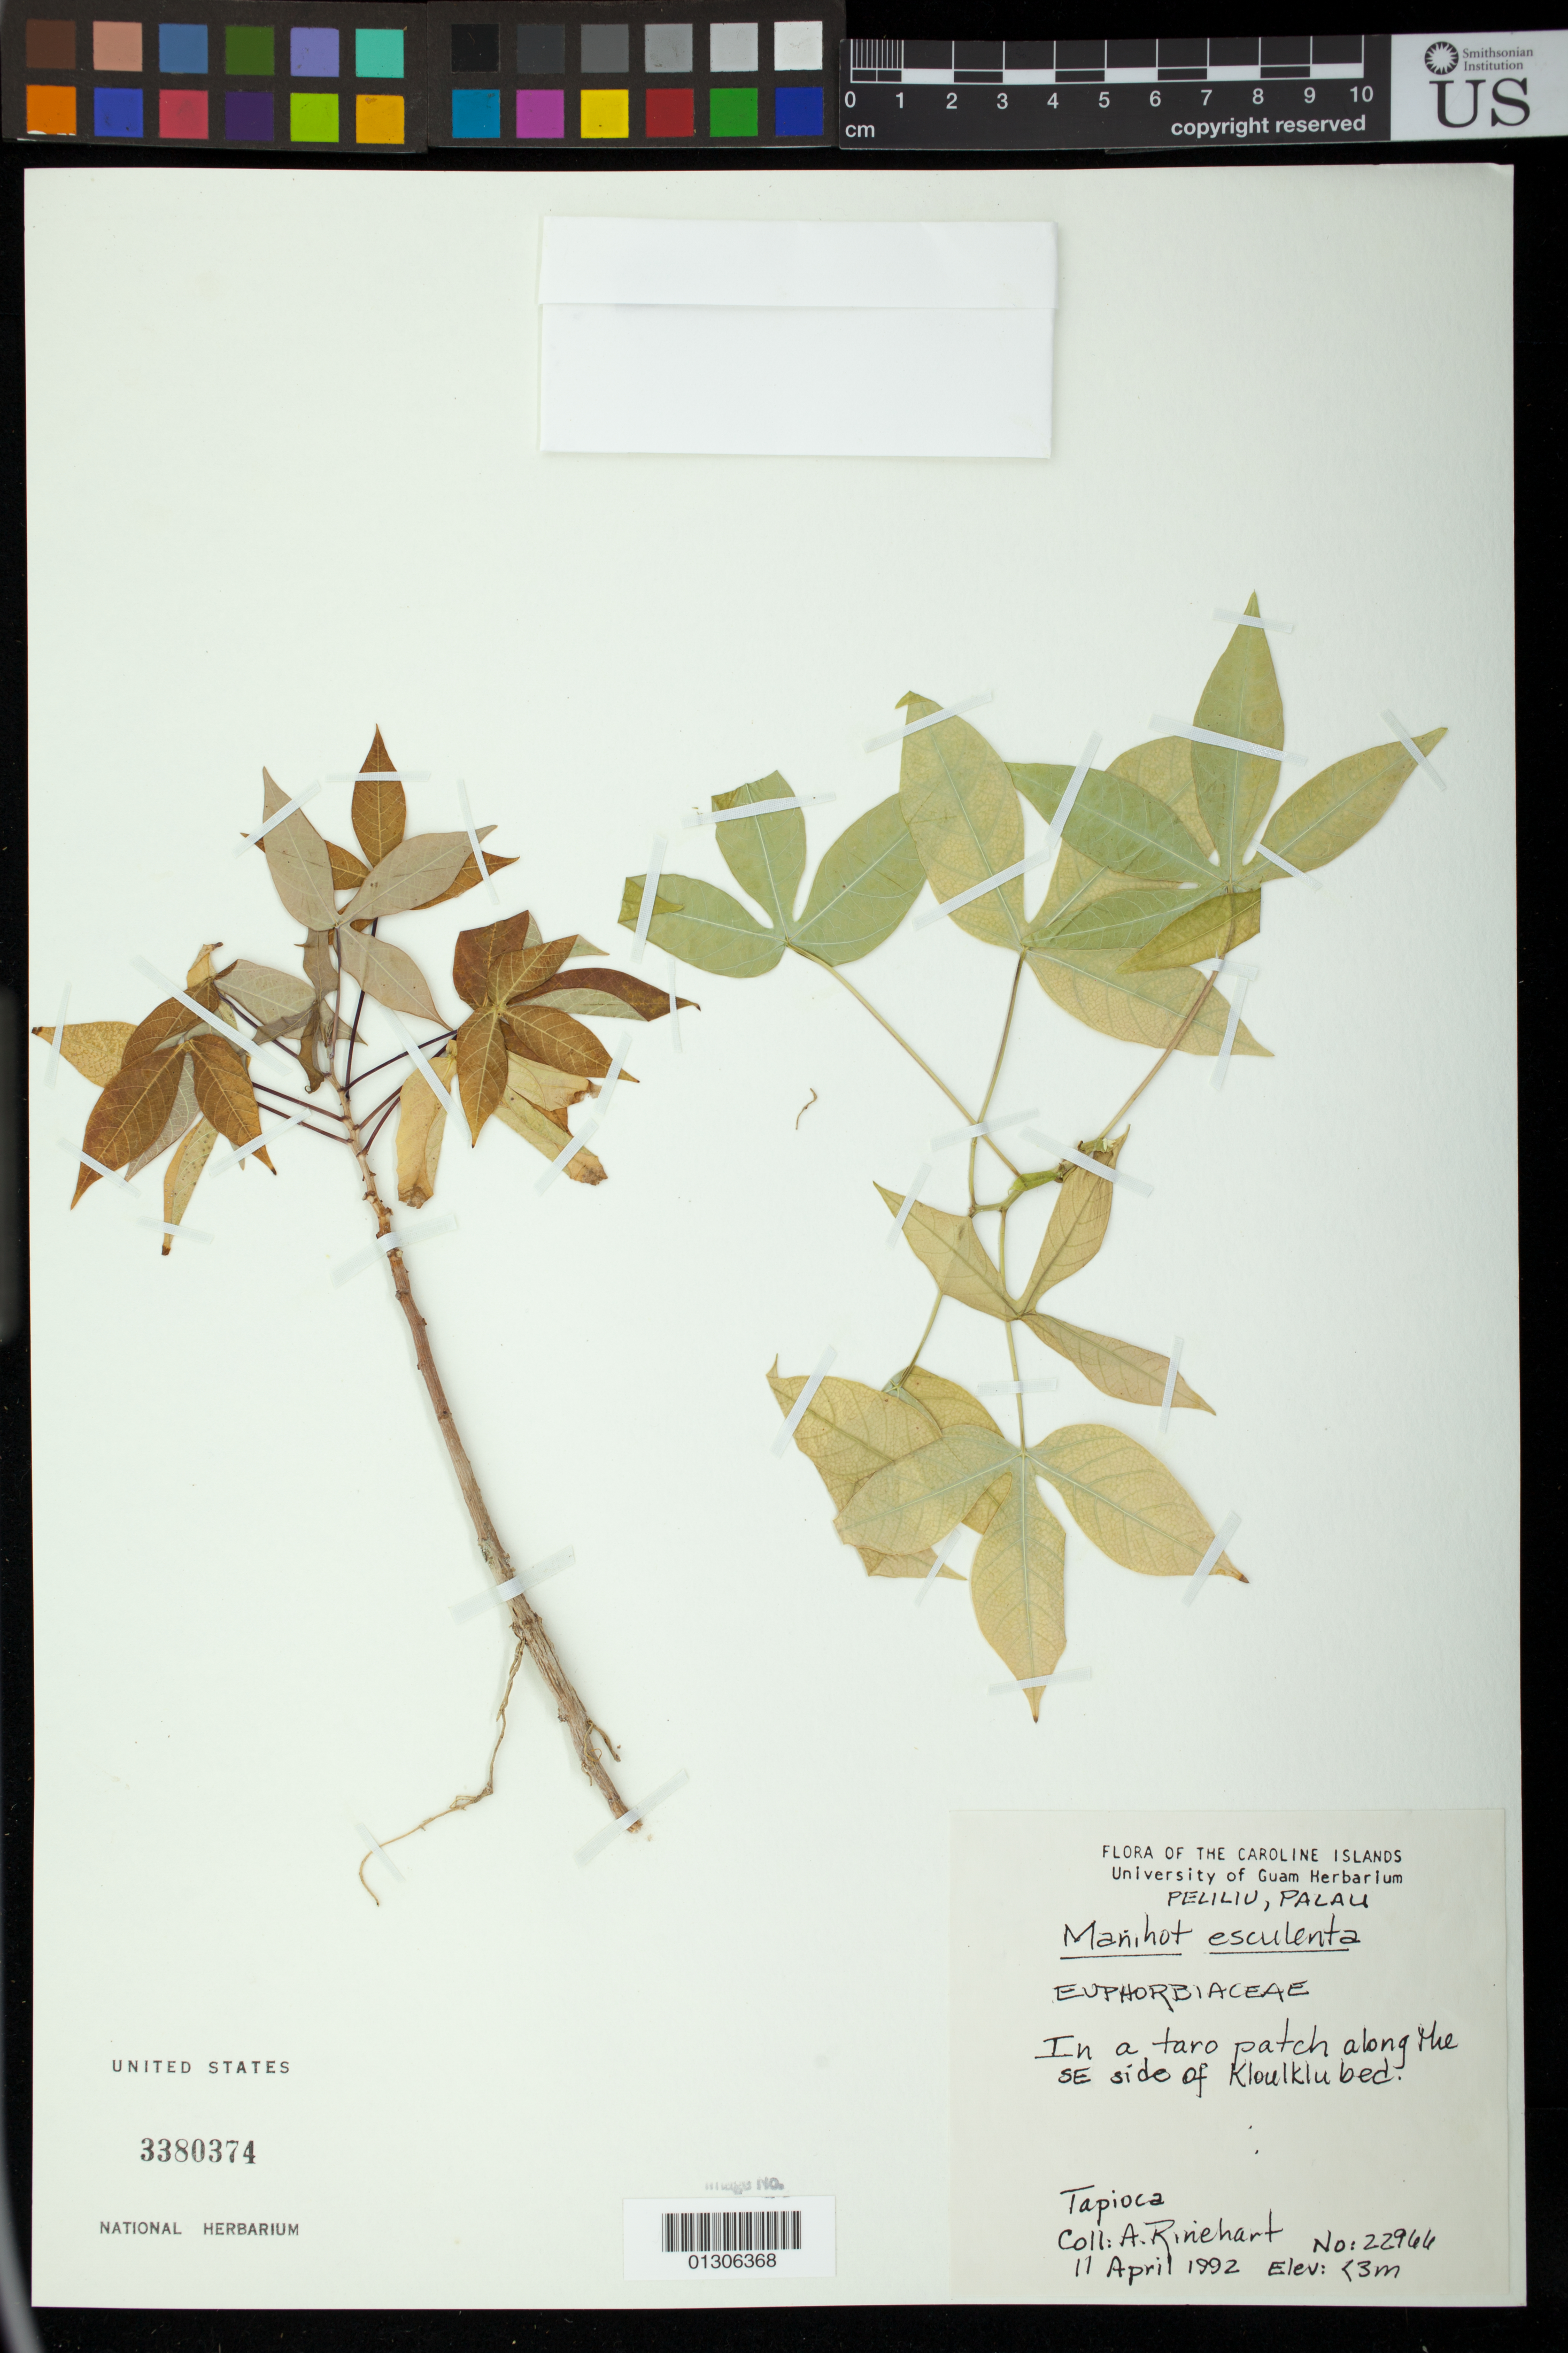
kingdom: Plantae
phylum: Tracheophyta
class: Magnoliopsida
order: Malpighiales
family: Euphorbiaceae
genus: Manihot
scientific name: Manihot esculenta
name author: Crantz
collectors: A. Rinehart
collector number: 22966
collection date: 1992-04-11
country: Palau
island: Beliliou [Peleliu]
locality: SE side of Kloulklu bed.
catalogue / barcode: US 3380374